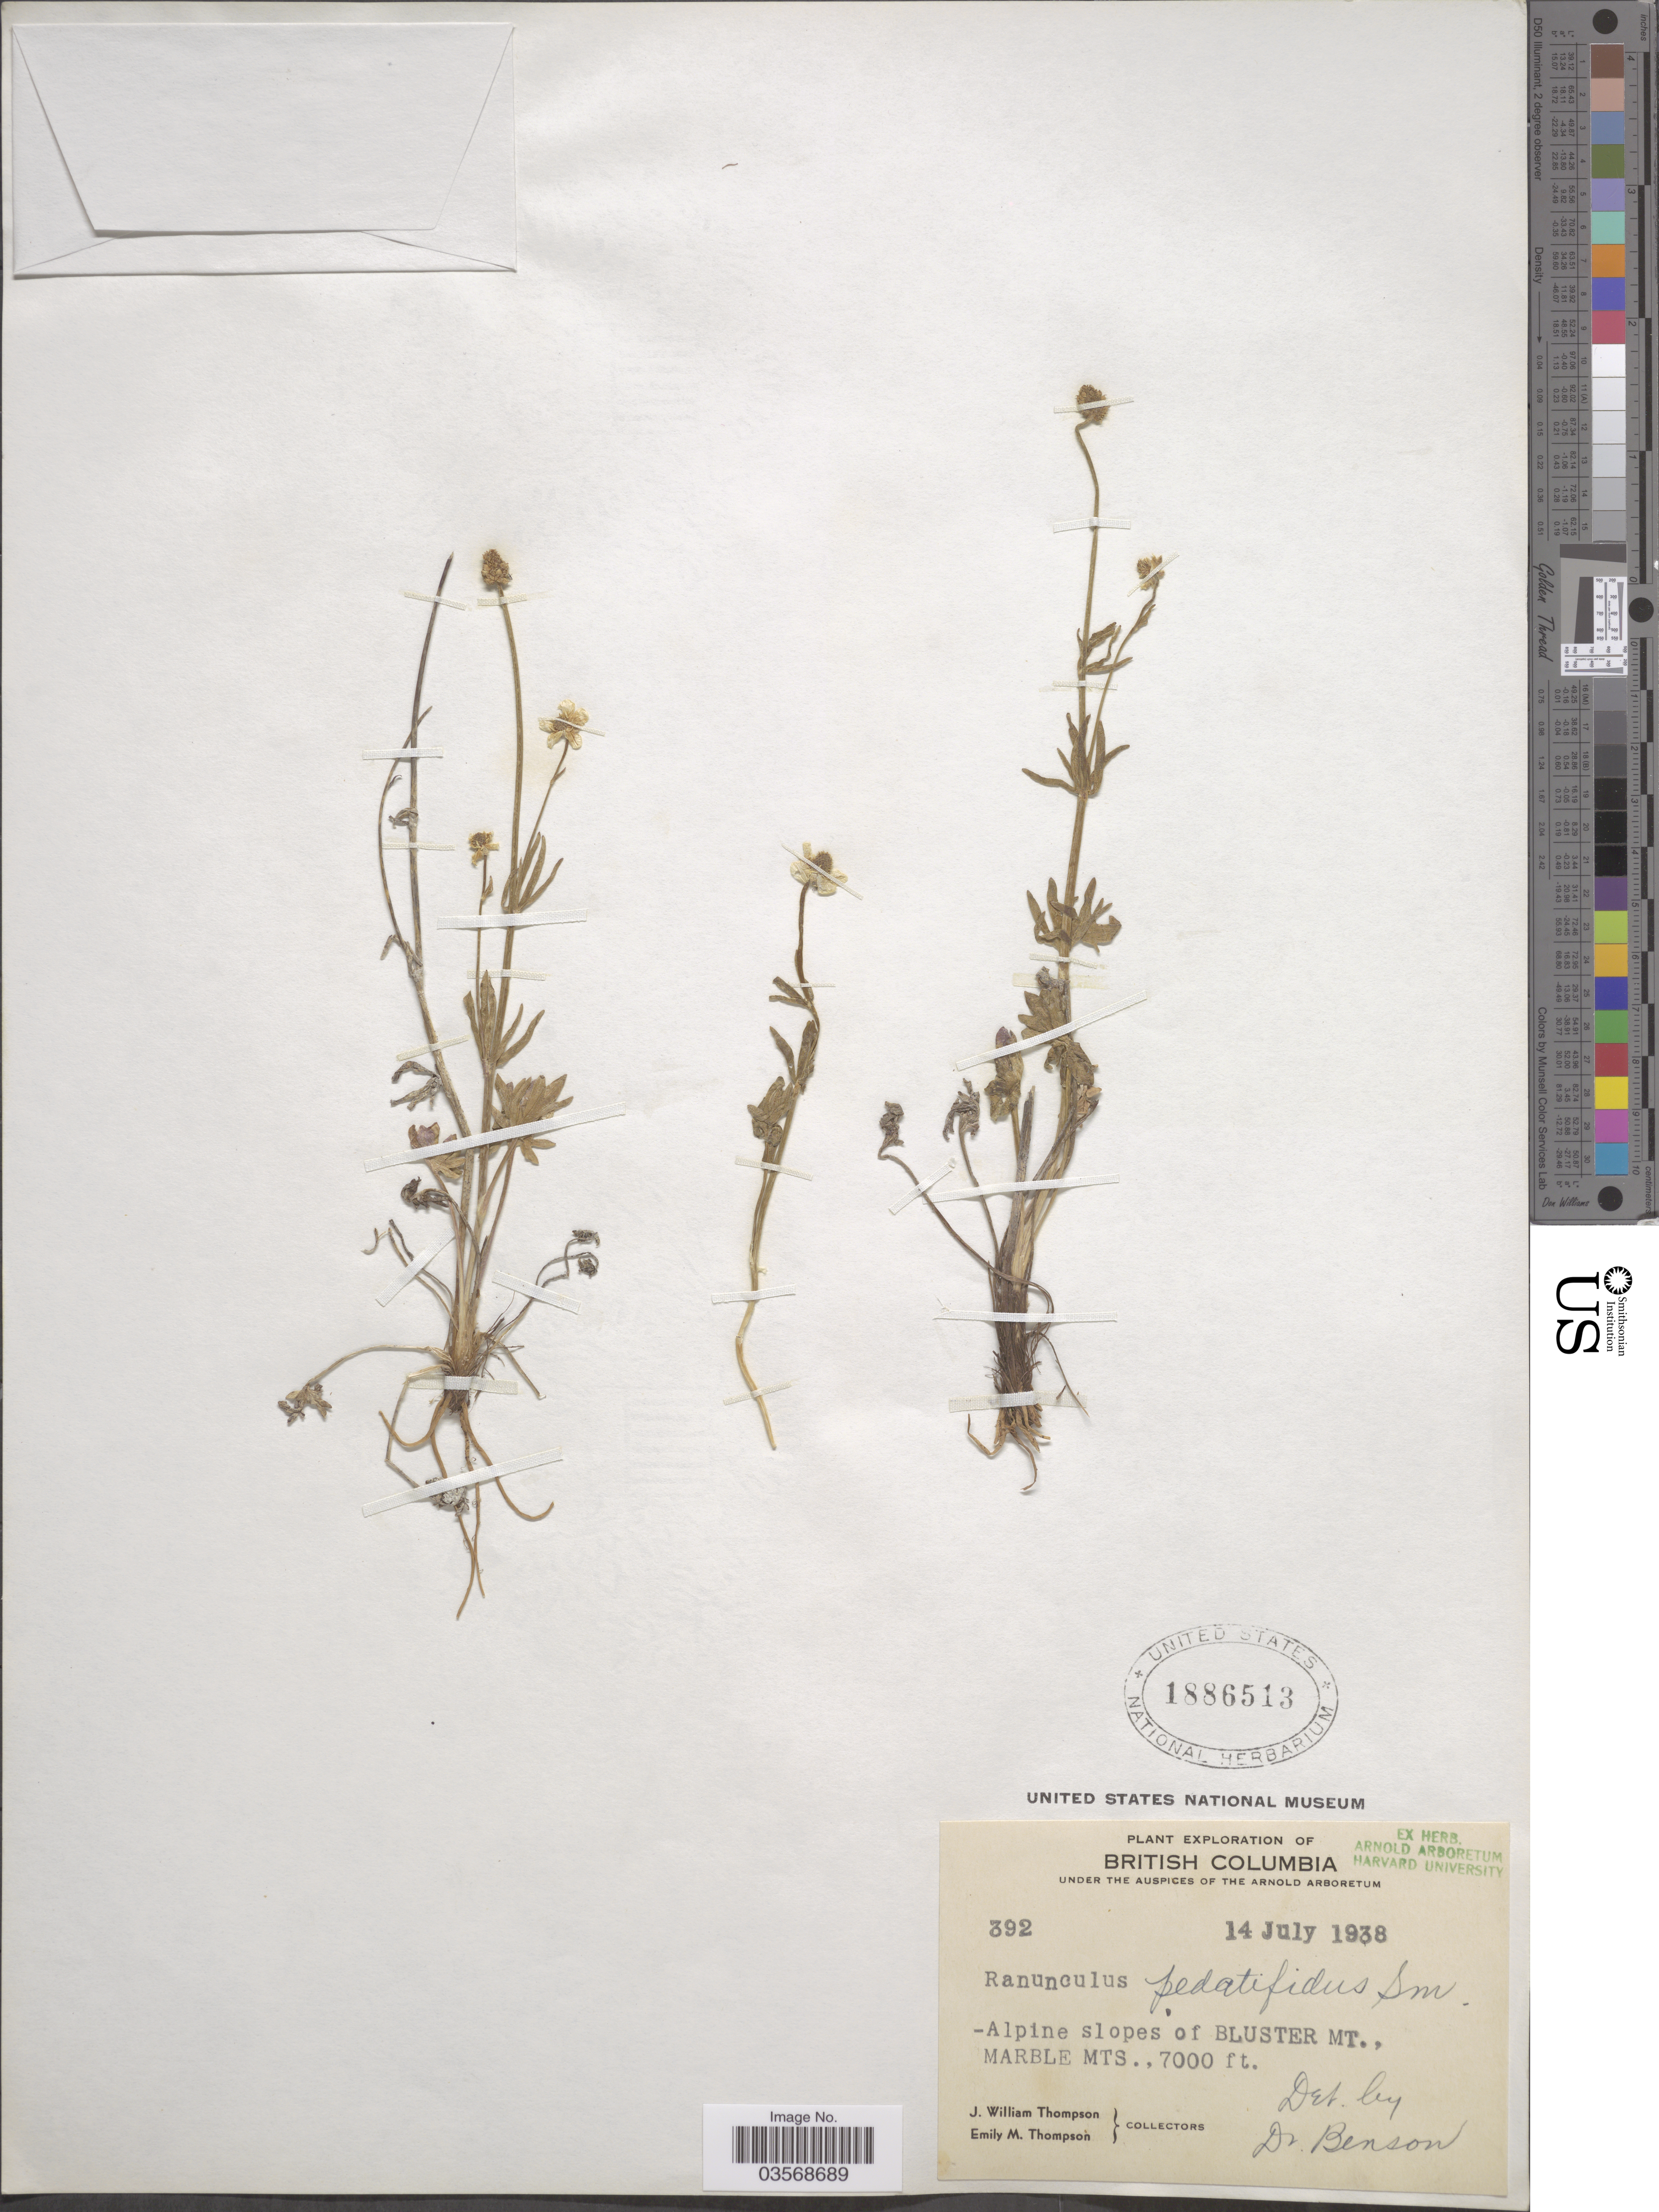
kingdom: Plantae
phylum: Tracheophyta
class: Magnoliopsida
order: Ranunculales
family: Ranunculaceae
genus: Ranunculus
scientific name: Ranunculus pedatifidus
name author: Sm.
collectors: J. W. Thompson & E. M. Thompson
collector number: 392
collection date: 1938-07-14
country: Canada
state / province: British Columbia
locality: Alpine slopes of Bluster Mt., Marble Mts.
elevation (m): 2134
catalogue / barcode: US 1886513